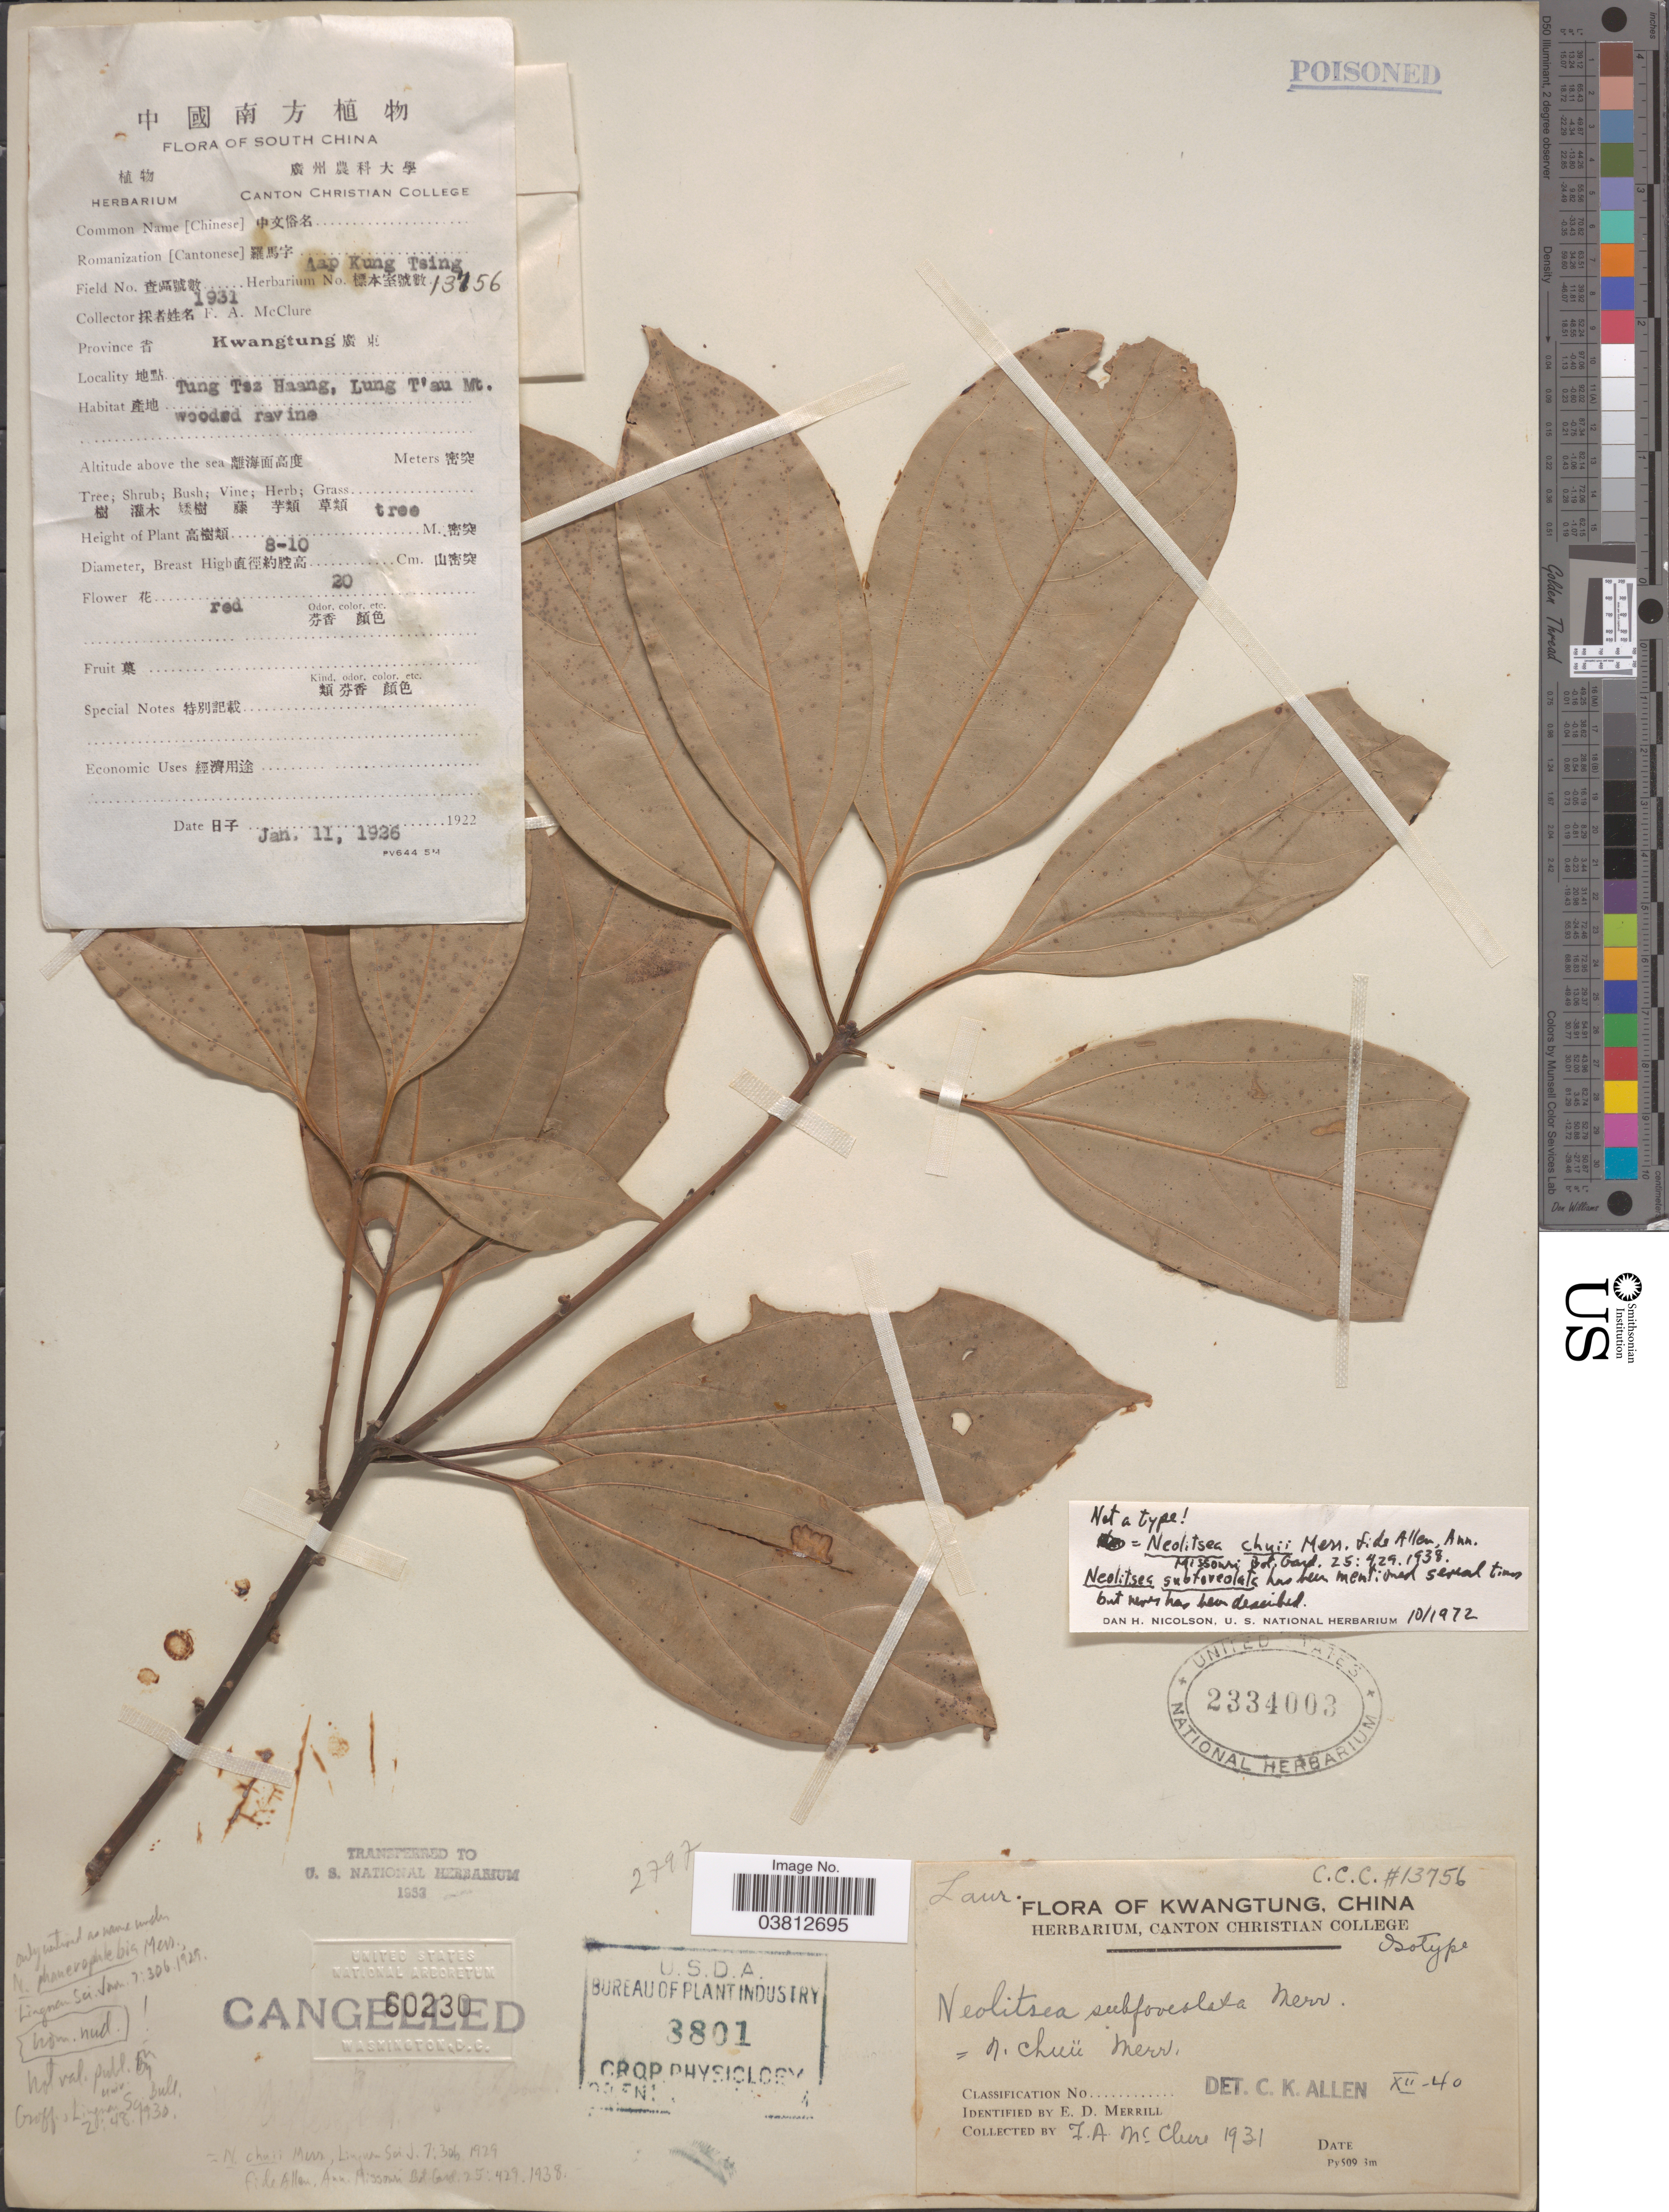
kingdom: Plantae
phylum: Tracheophyta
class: Magnoliopsida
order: Laurales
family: Lauraceae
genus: Neolitsea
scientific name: Neolitsea chui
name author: Merr.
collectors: F. A. McClure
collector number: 13156/1931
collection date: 1926-01-11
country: China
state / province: Guangdong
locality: Province Kwangtung. Tung Tsz Haang, Lung T'au Mt.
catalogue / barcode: US 2334003